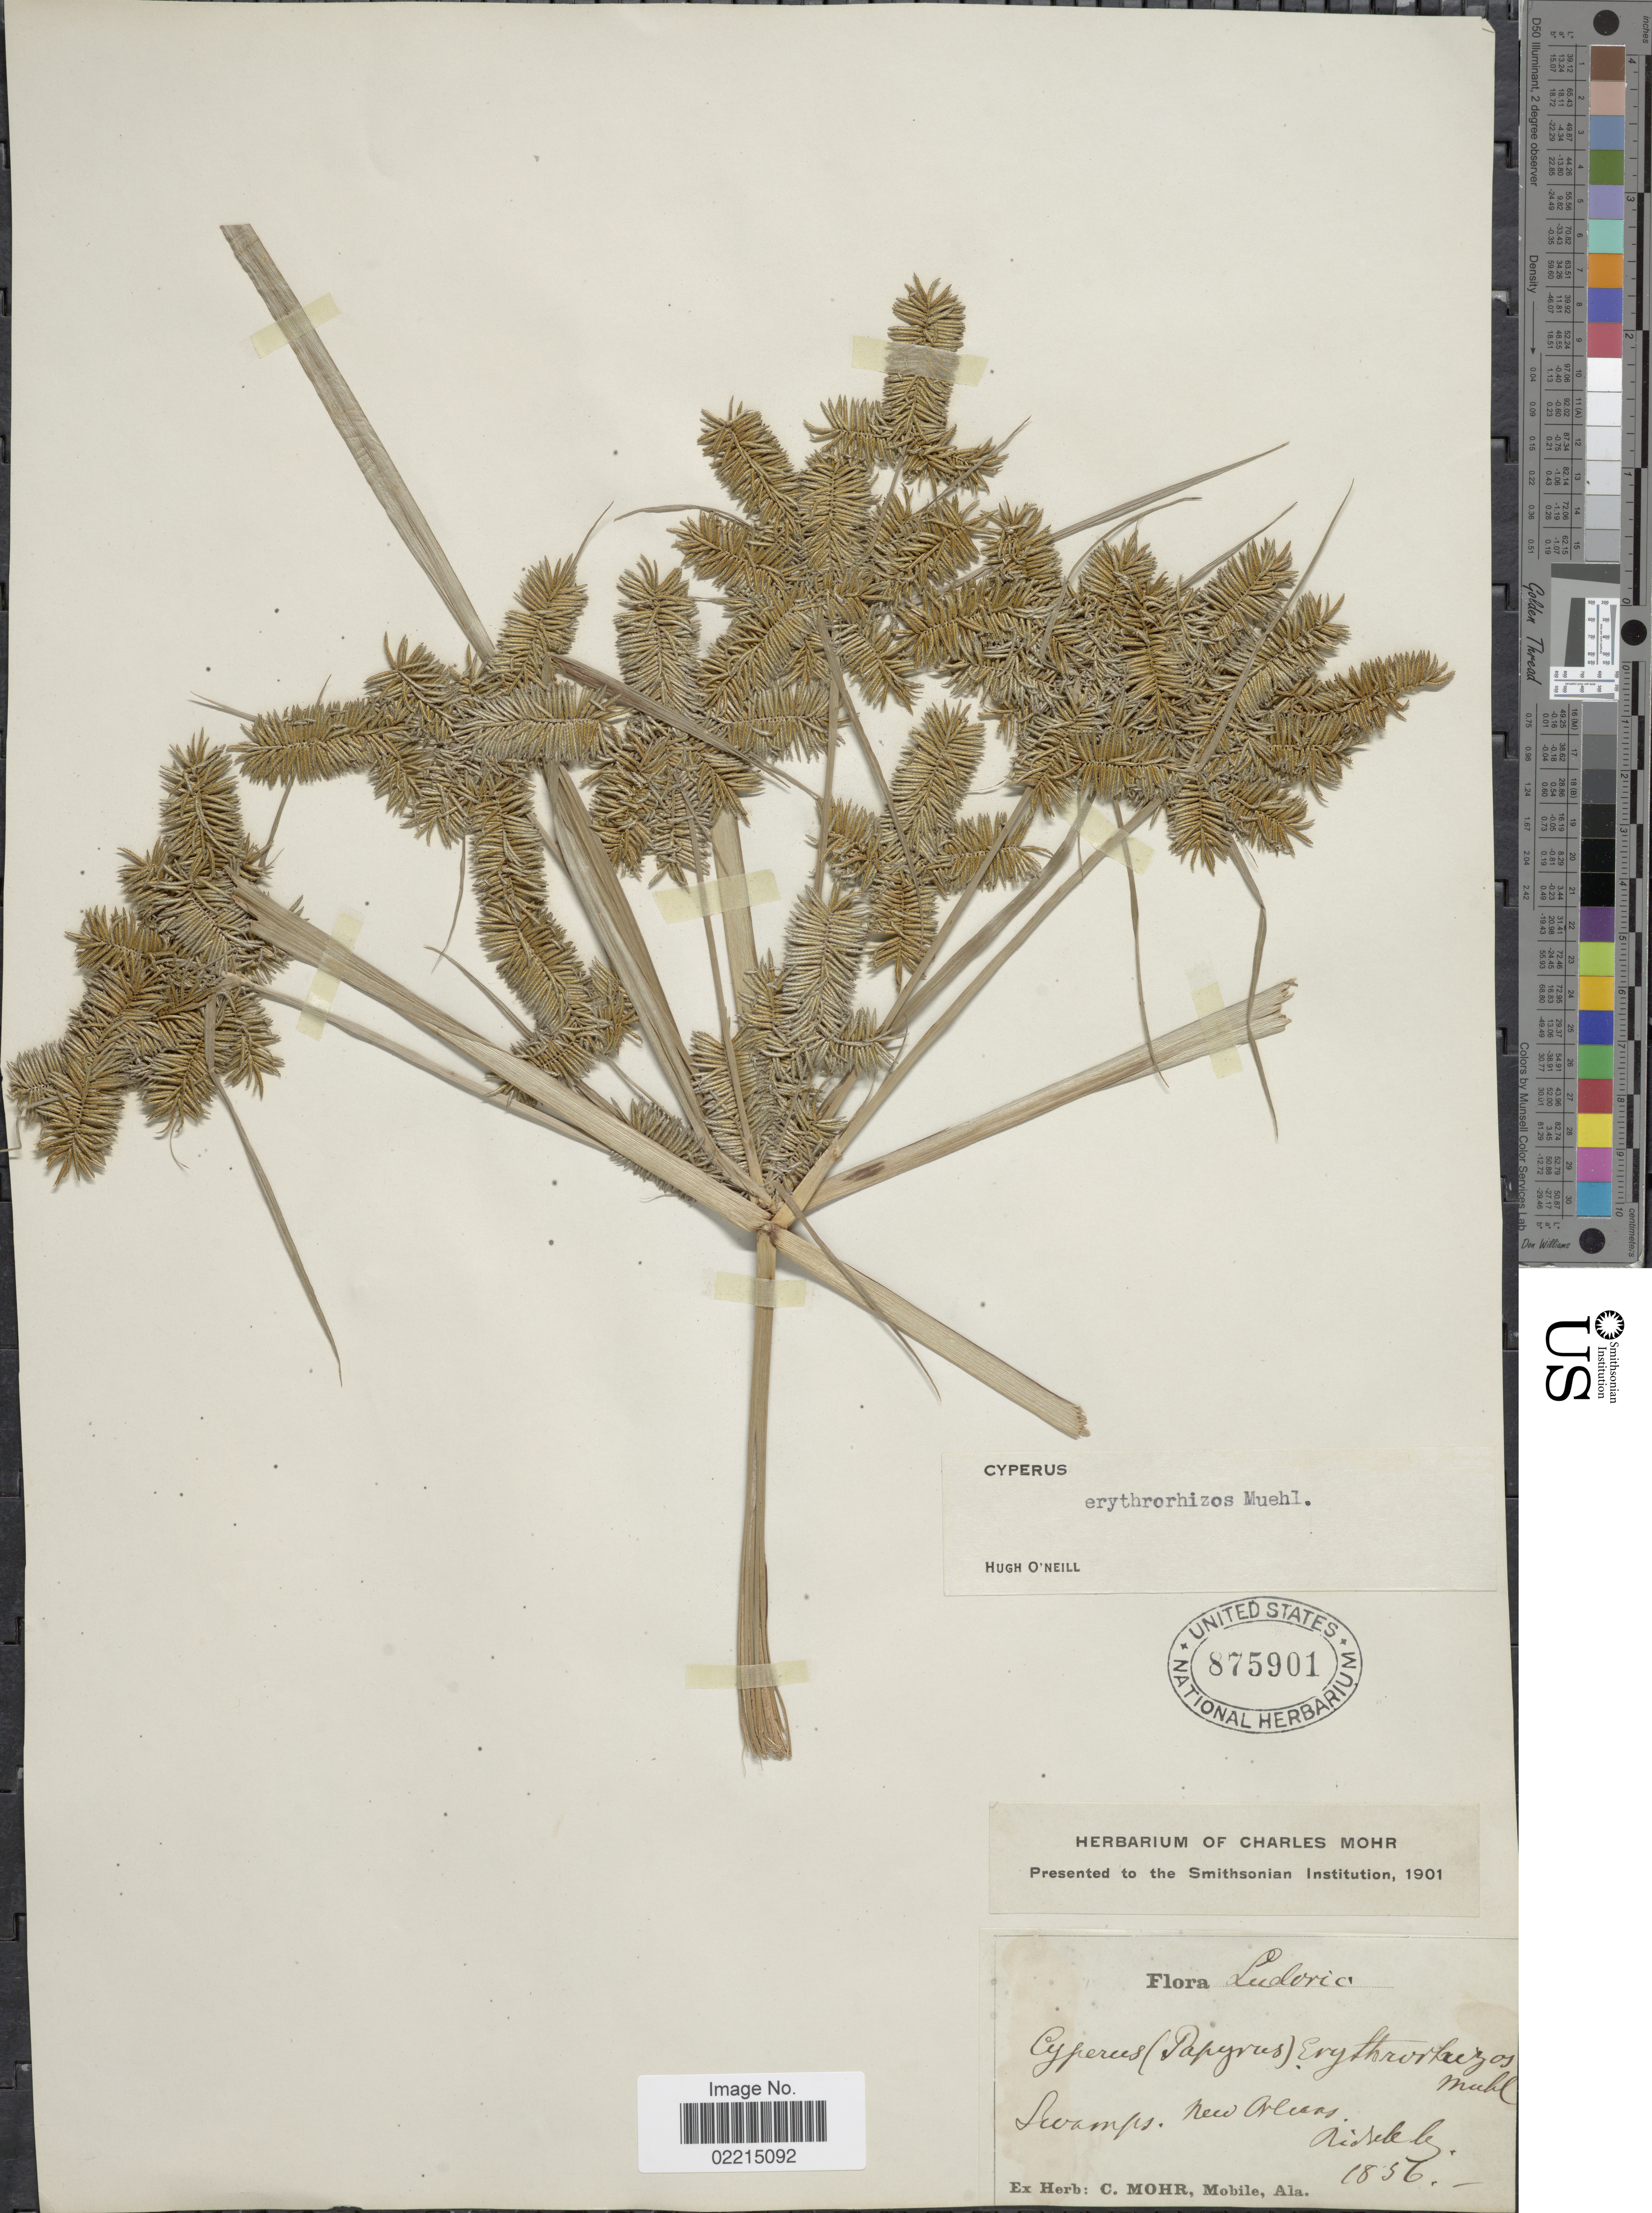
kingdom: Plantae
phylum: Tracheophyta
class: Liliopsida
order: Poales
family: Cyperaceae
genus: Cyperus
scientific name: Cyperus erythrorhizos Muhl.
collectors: ex herb. Charles Mohr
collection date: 1856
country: United States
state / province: Louisiana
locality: New Orleans.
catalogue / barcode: US 875901